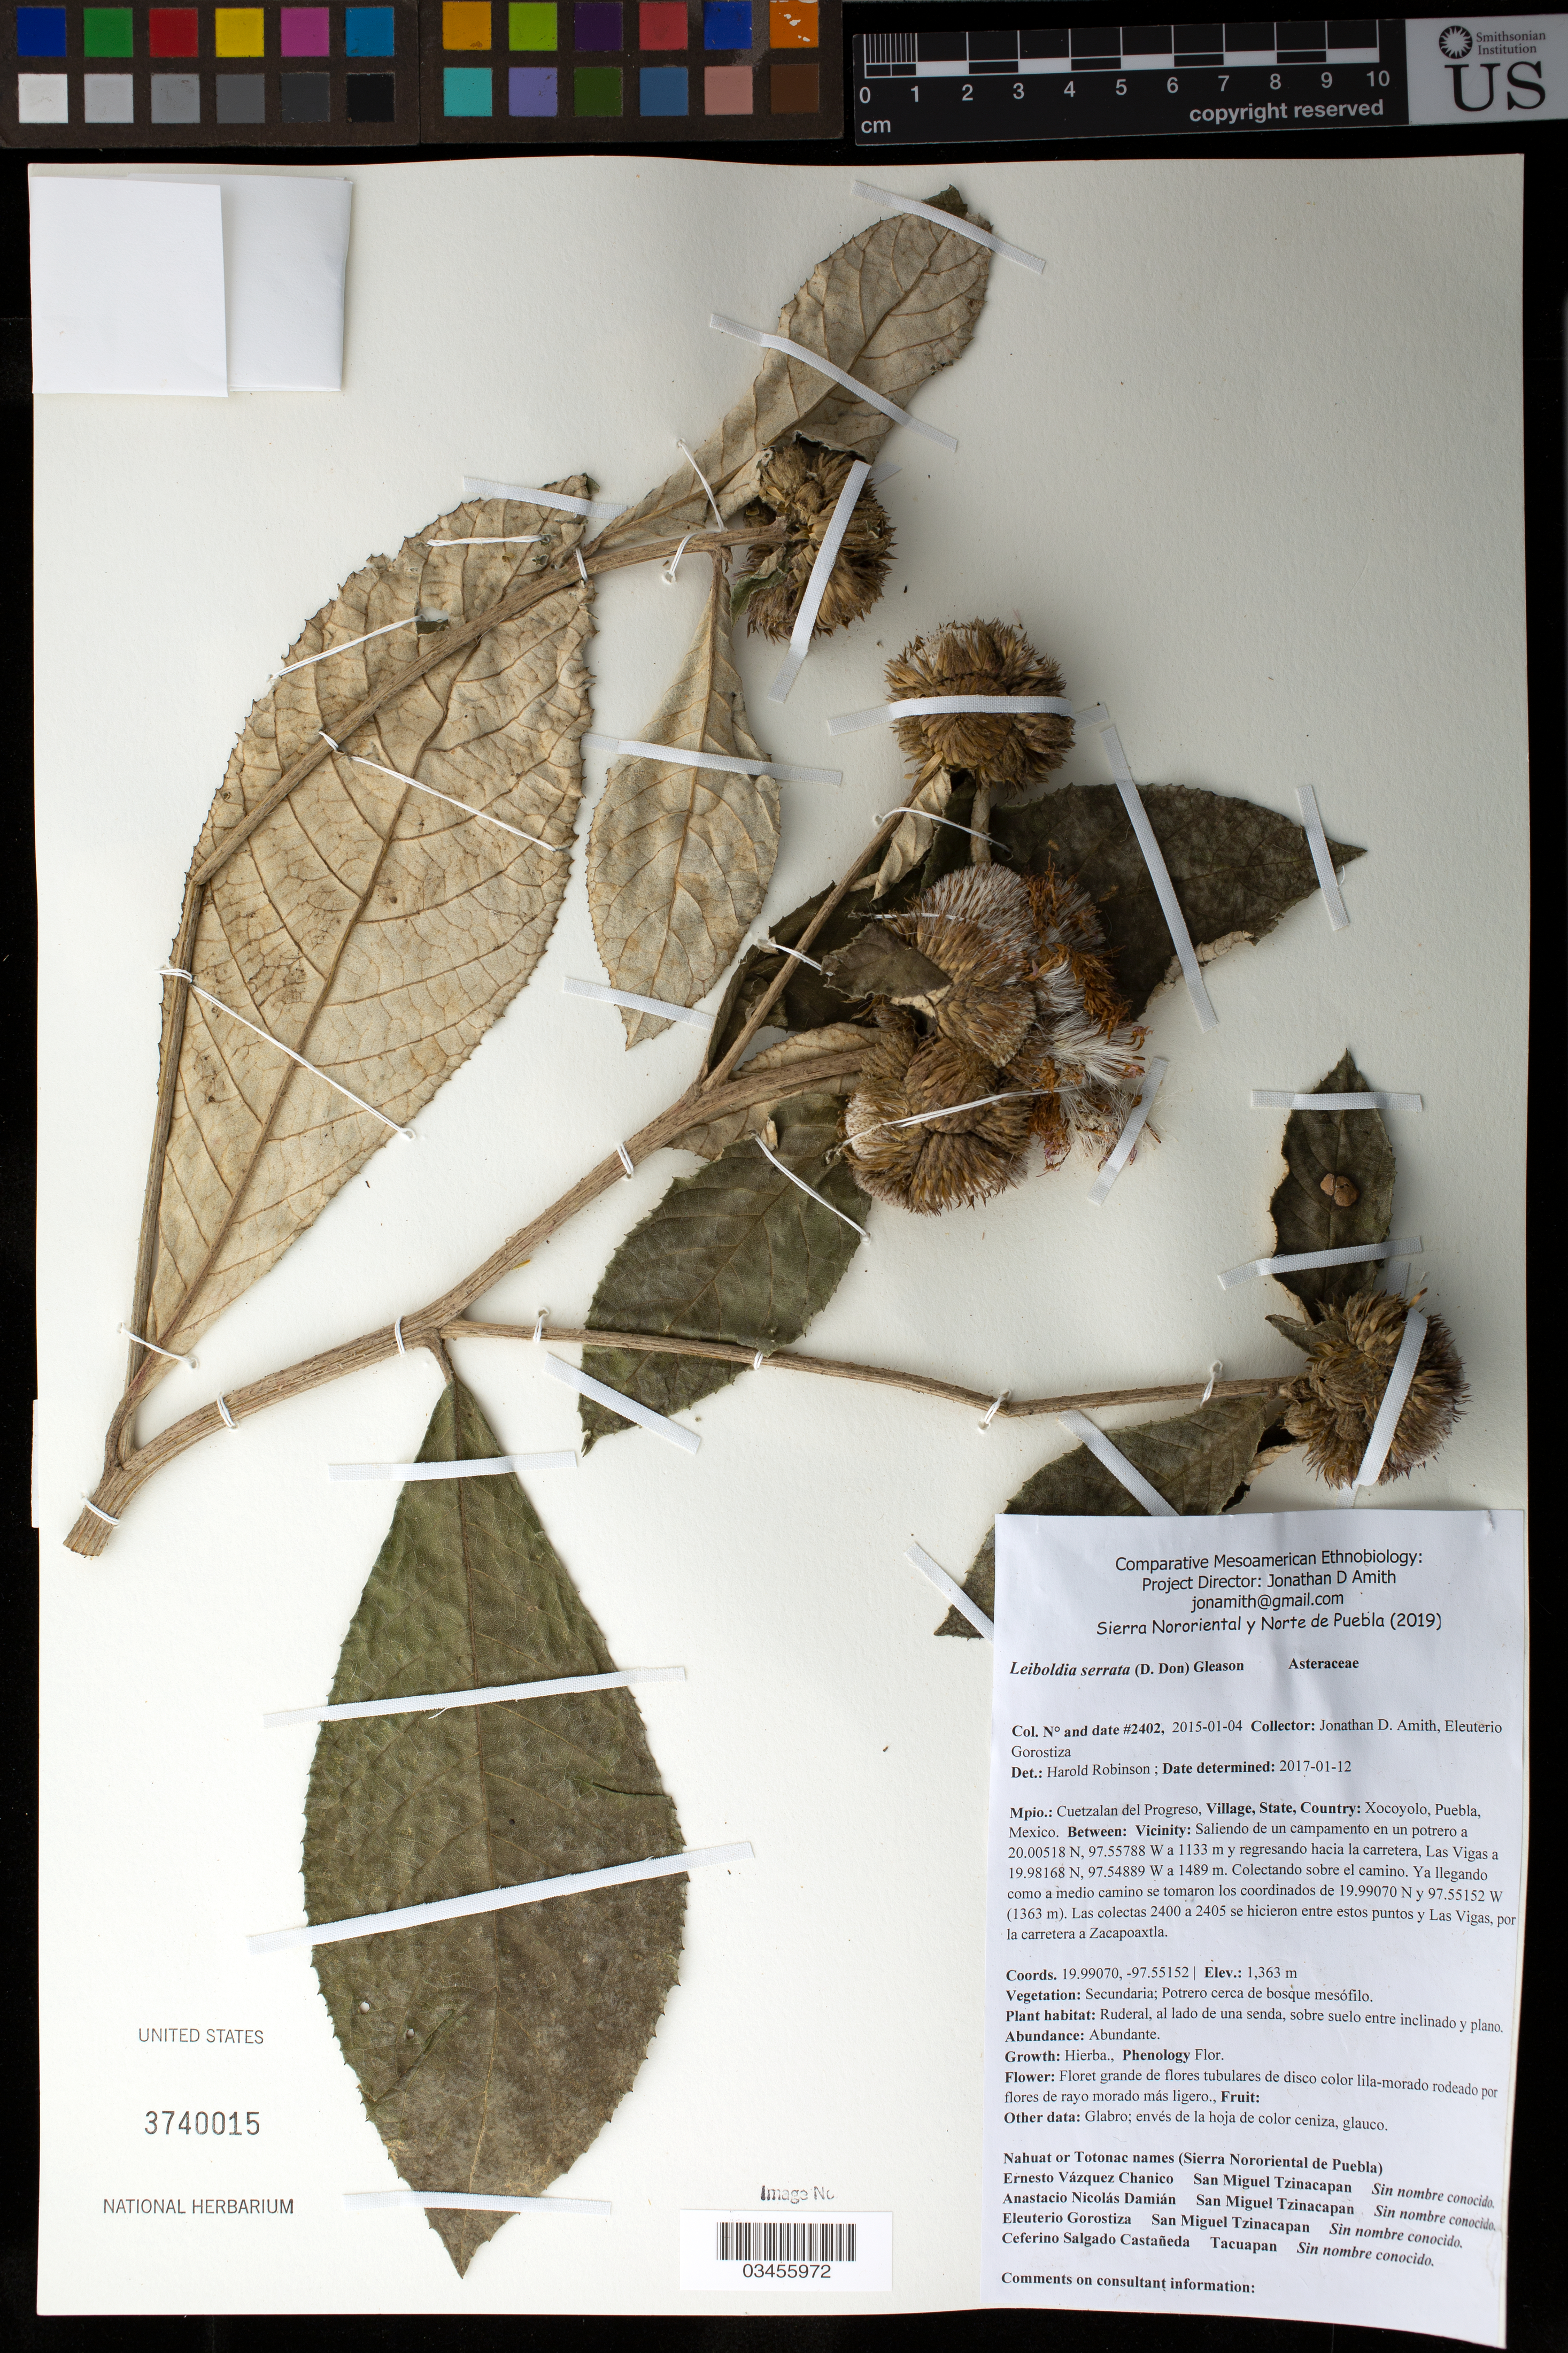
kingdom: Plantae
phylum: Tracheophyta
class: Magnoliopsida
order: Asterales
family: Asteraceae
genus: Leiboldia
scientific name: Leiboldia serrata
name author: (D. Don) Gleason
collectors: J. D. Amith & E. Gorostiza S.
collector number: JDA_02402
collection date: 2015-01-04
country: México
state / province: Puebla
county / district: Cuetzalan del Progreso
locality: PUEBLO: Xocoyolo; LOCALIDAD EXACTA: Saliendo de un campamento en un potrero a 20.00518 N, 97.55788 W a 1133 m y regresando hacia la carretera, Las Vigas a 19.98168 N, 97.54889 W a 1489 m. Colectando sobre el camino. Ya llegando como a medio camino se toma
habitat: VEGETACIÓN y HABITAT: Potrero cerca de bosque mesófilo. | Ruderal, al lado de una senda, sobre suelo entre inclinado y plano.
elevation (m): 1363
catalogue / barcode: US 3740015